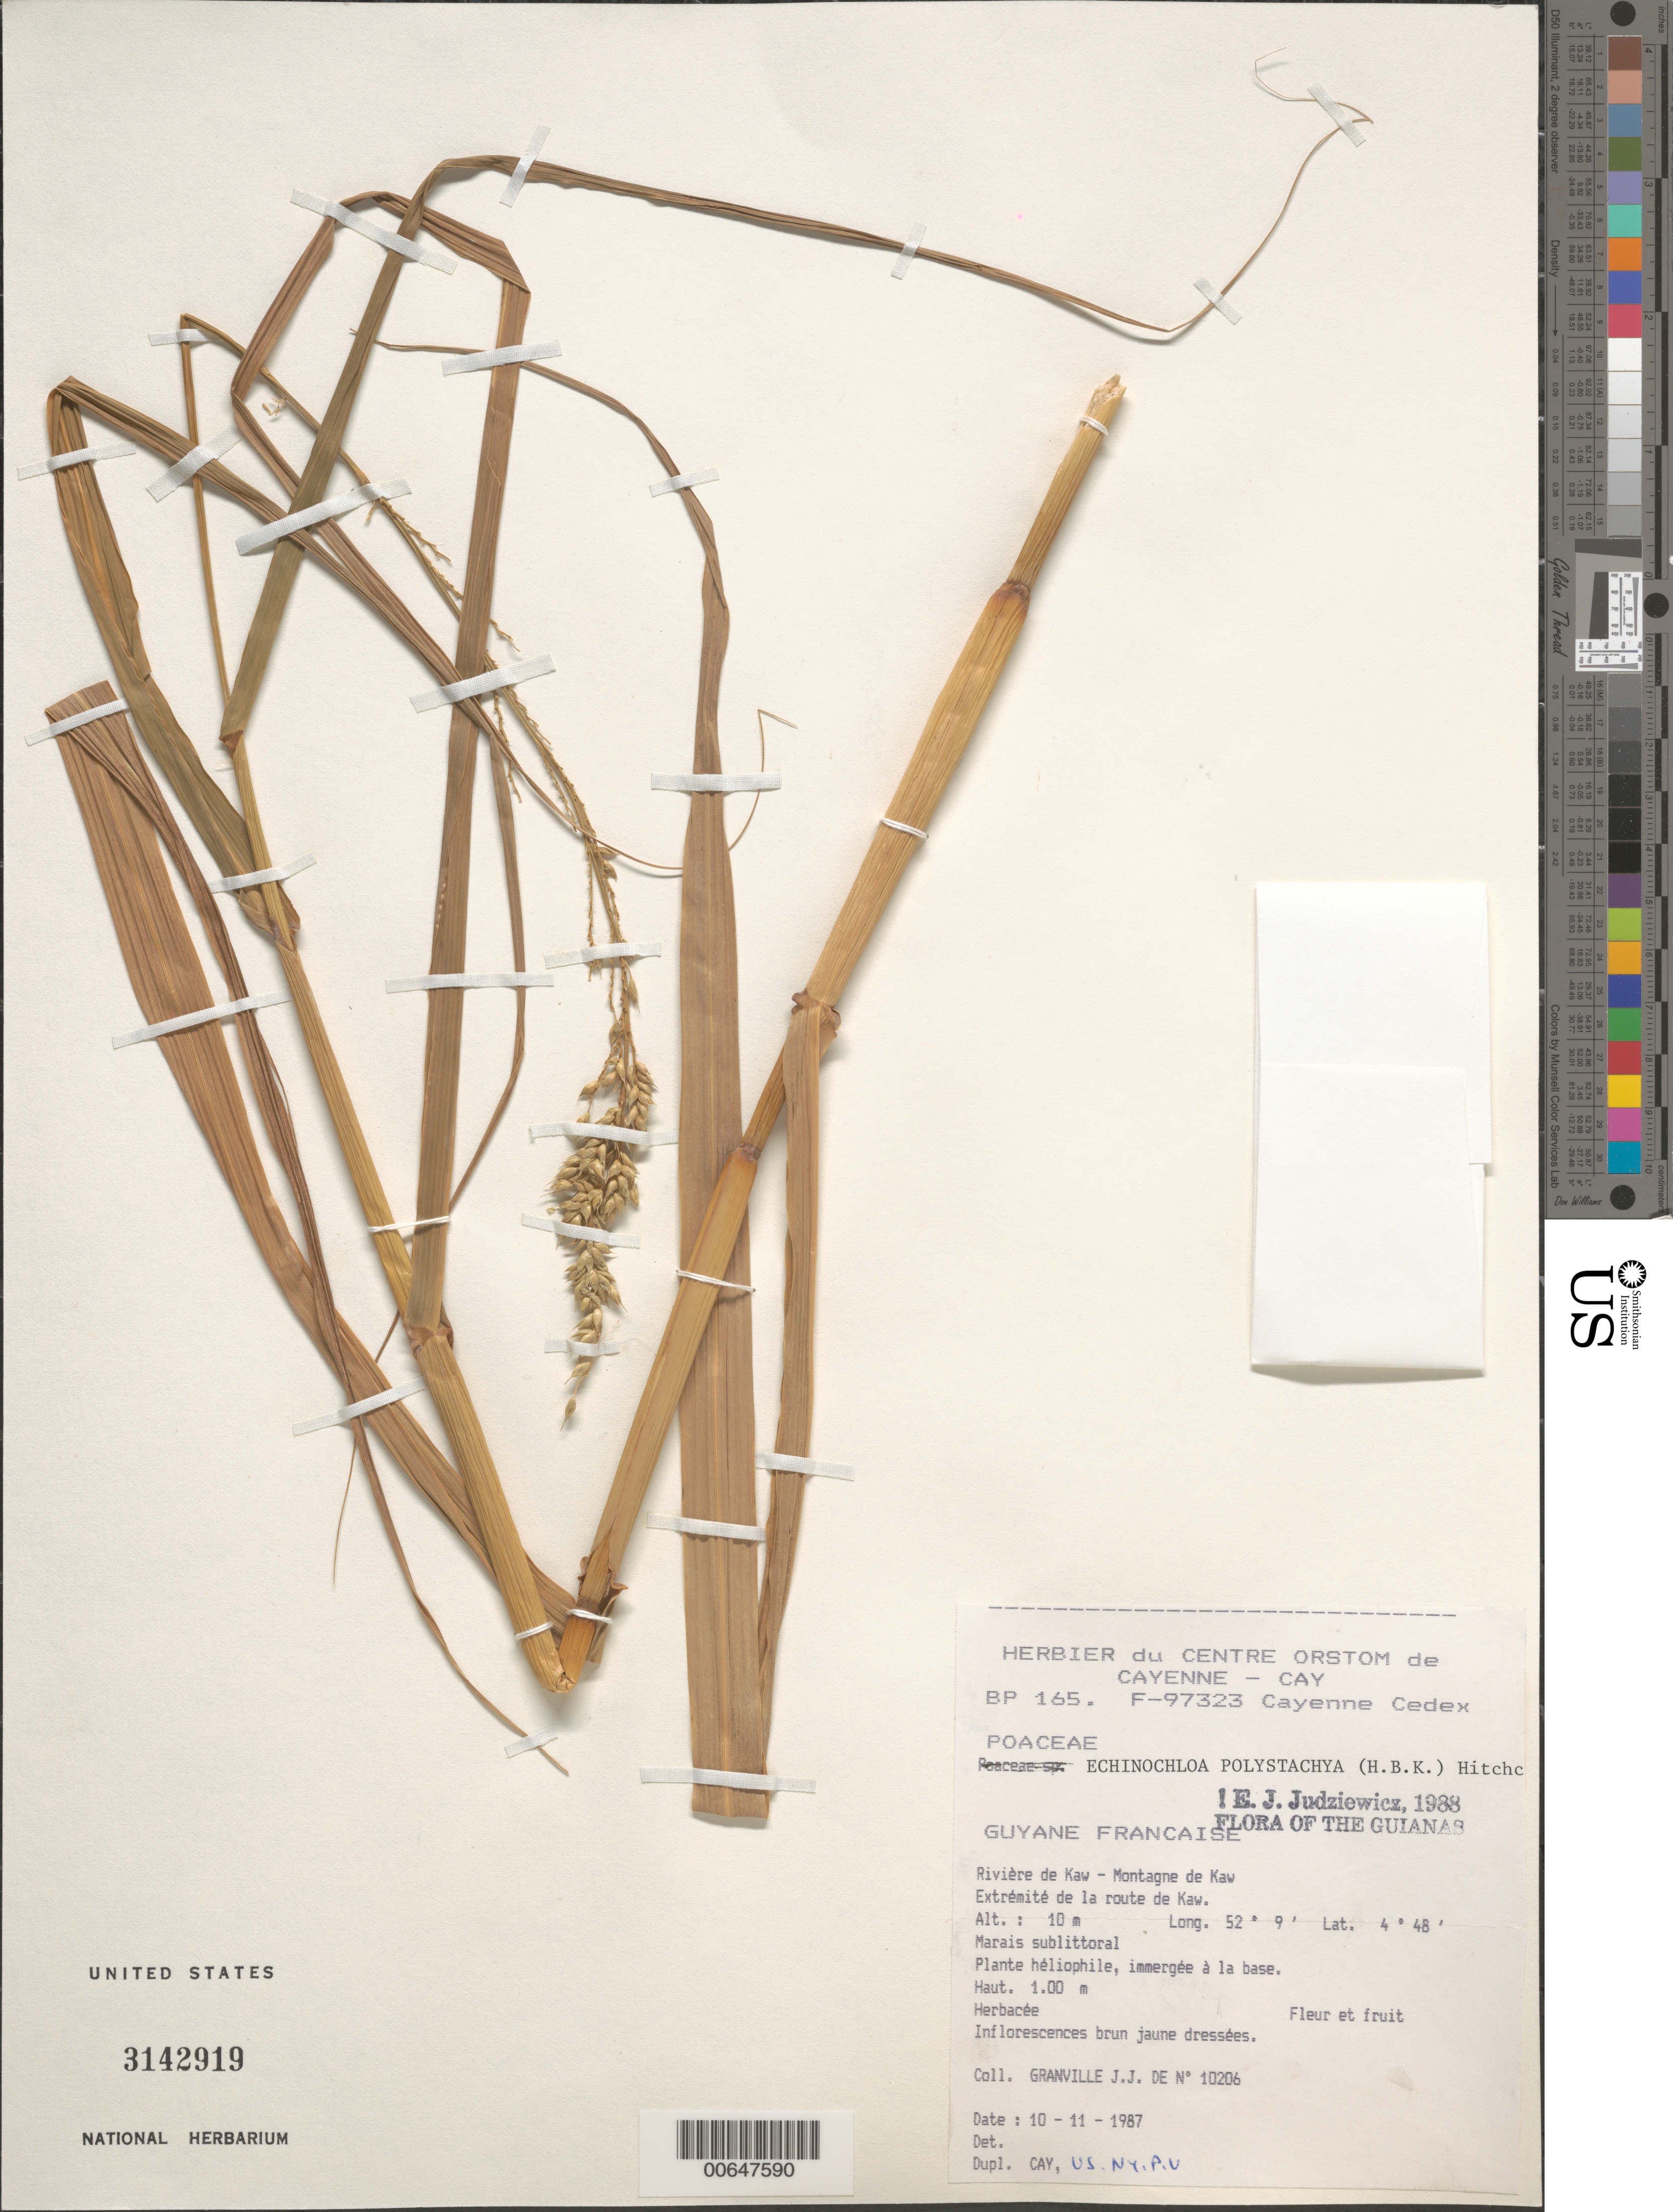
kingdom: Plantae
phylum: Tracheophyta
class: Liliopsida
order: Poales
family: Poaceae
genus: Echinochloa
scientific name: Echinochloa polystachya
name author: (Kunth) Hitchc.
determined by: Judziewicz, E. J.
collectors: J.-J. de Granville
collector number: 10206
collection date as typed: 10-Nov-87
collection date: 1987-11-10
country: French Guiana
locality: Rivière de Kaw, Montagne de Kaw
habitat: Extremite de la route de Kaw, marais sublittoral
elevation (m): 10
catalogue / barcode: US 3142919